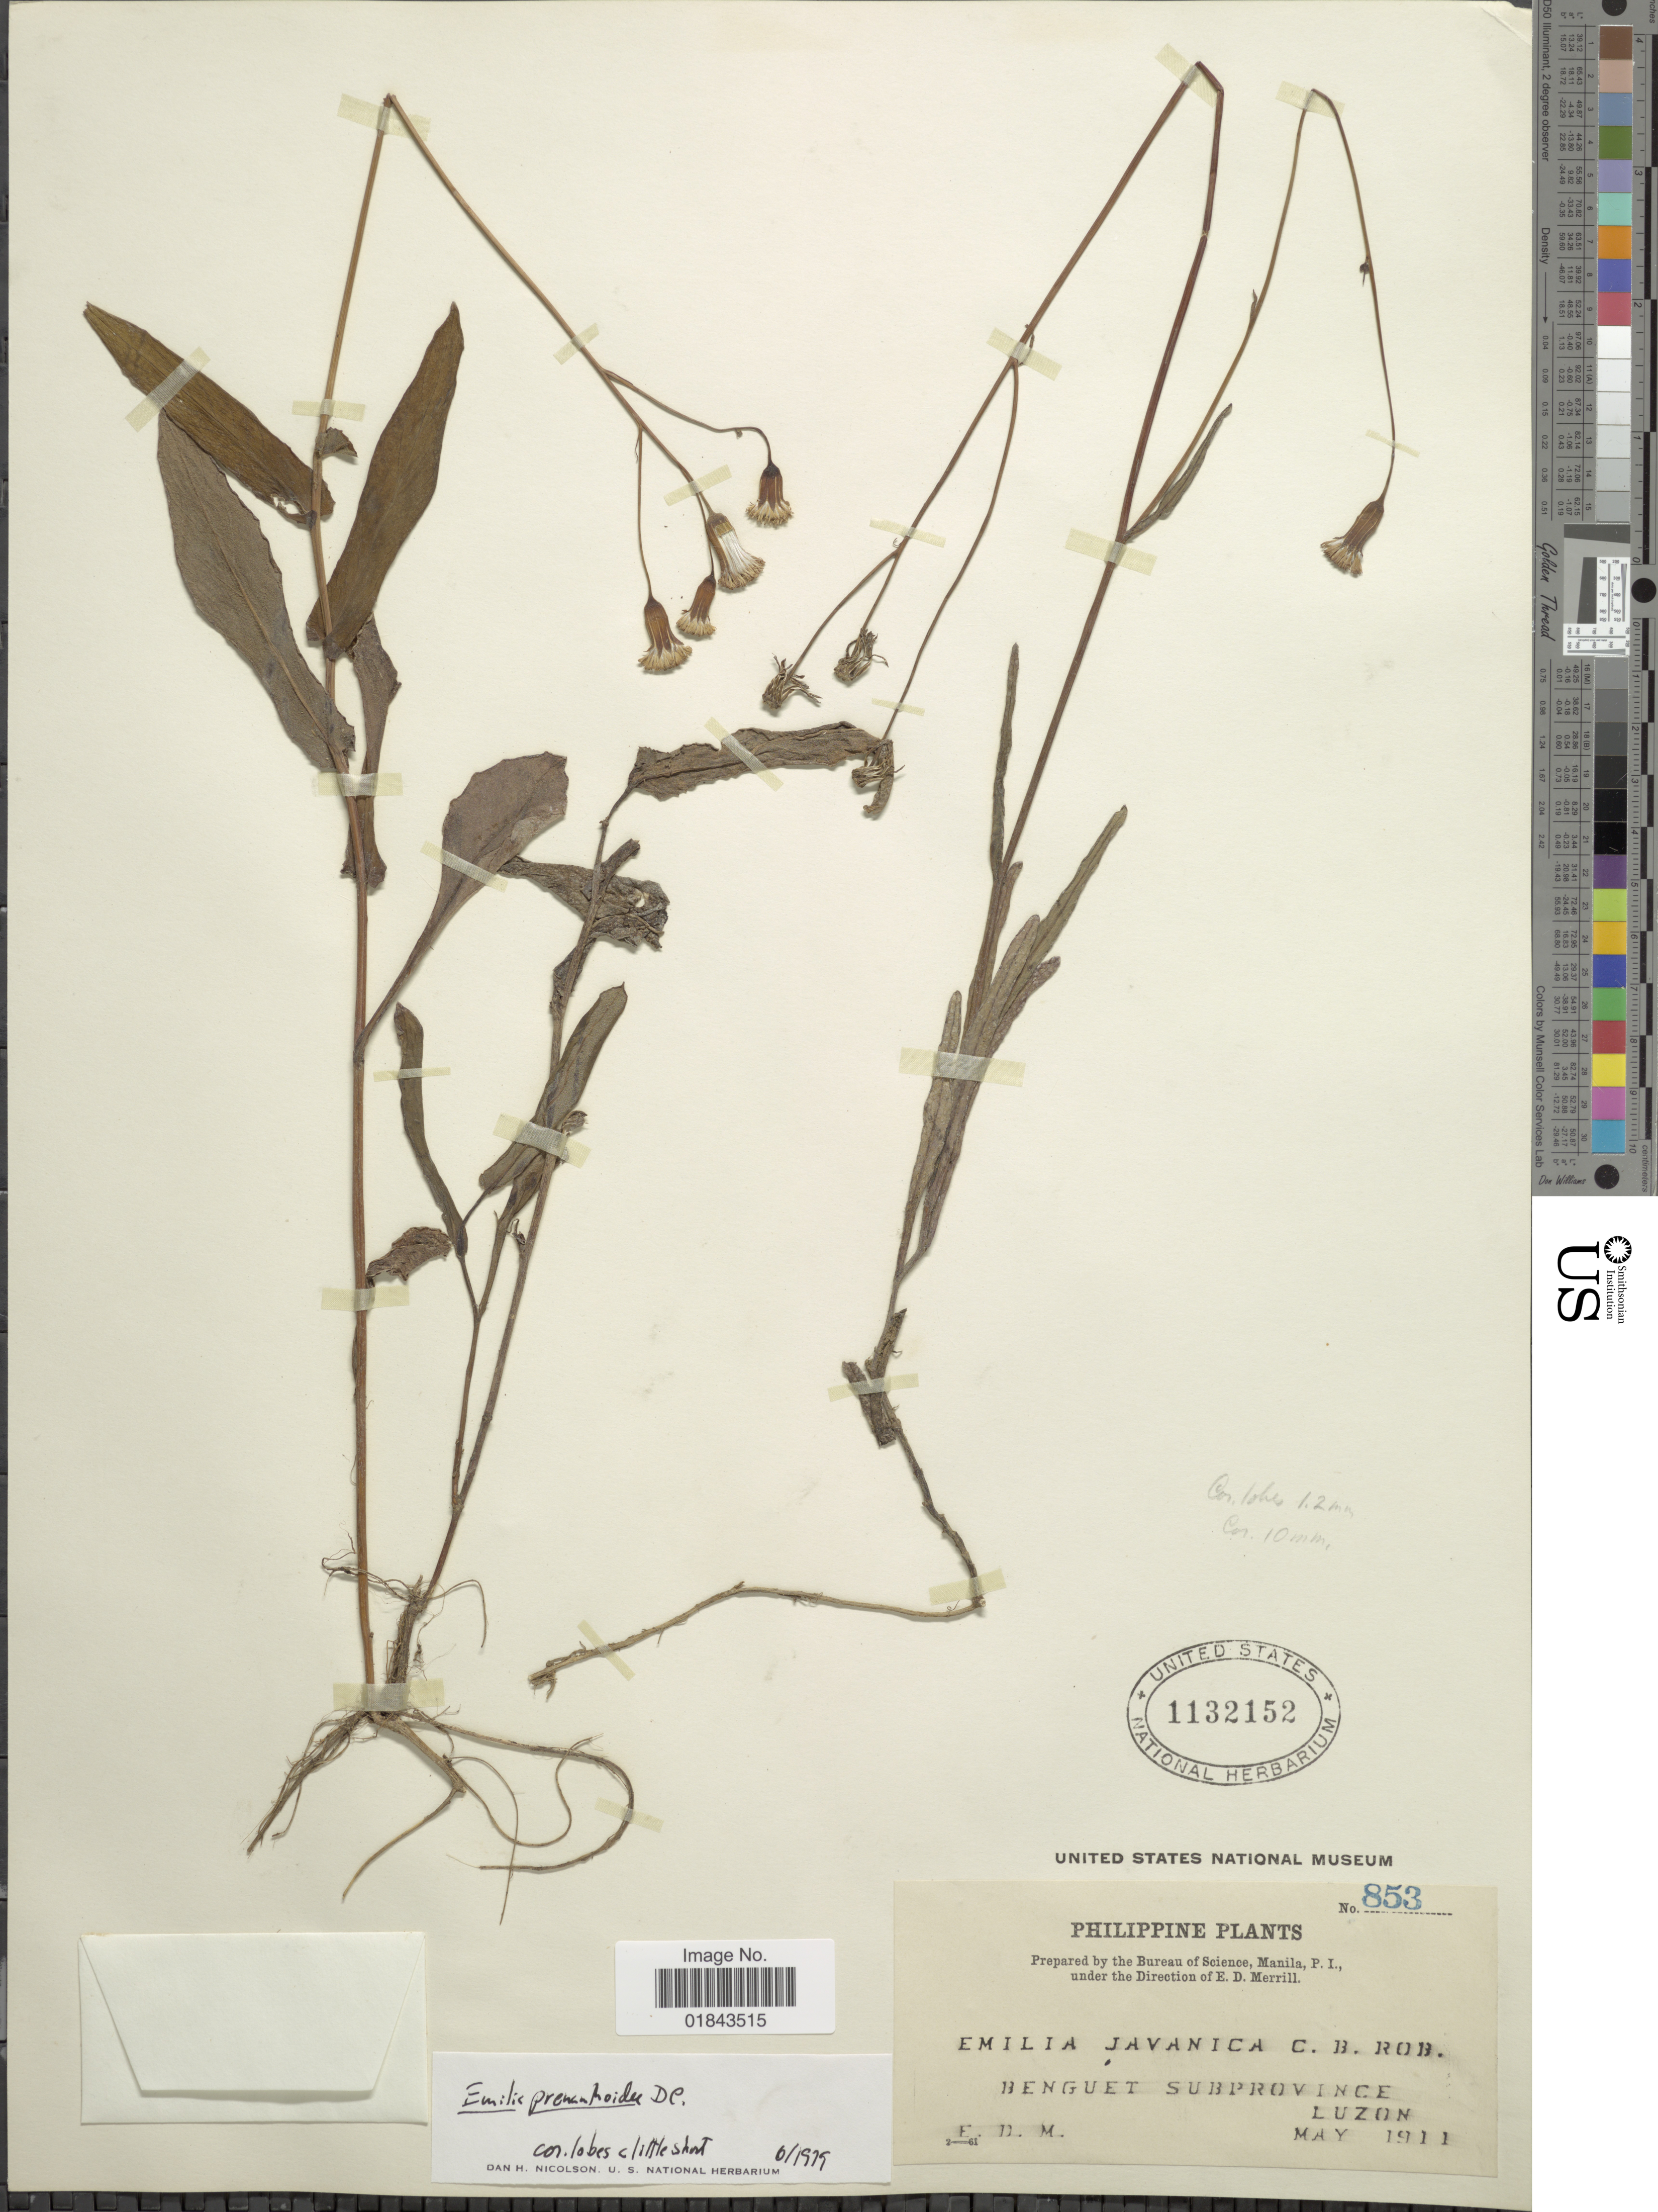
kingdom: Plantae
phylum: Tracheophyta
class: Magnoliopsida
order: Asterales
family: Asteraceae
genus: Emilia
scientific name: Emilia prenanthoidea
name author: DC.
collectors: E. D. Merrill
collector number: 853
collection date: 1911-05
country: Philippines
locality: Benguet Subprovince, Luzon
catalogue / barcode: US 1132152